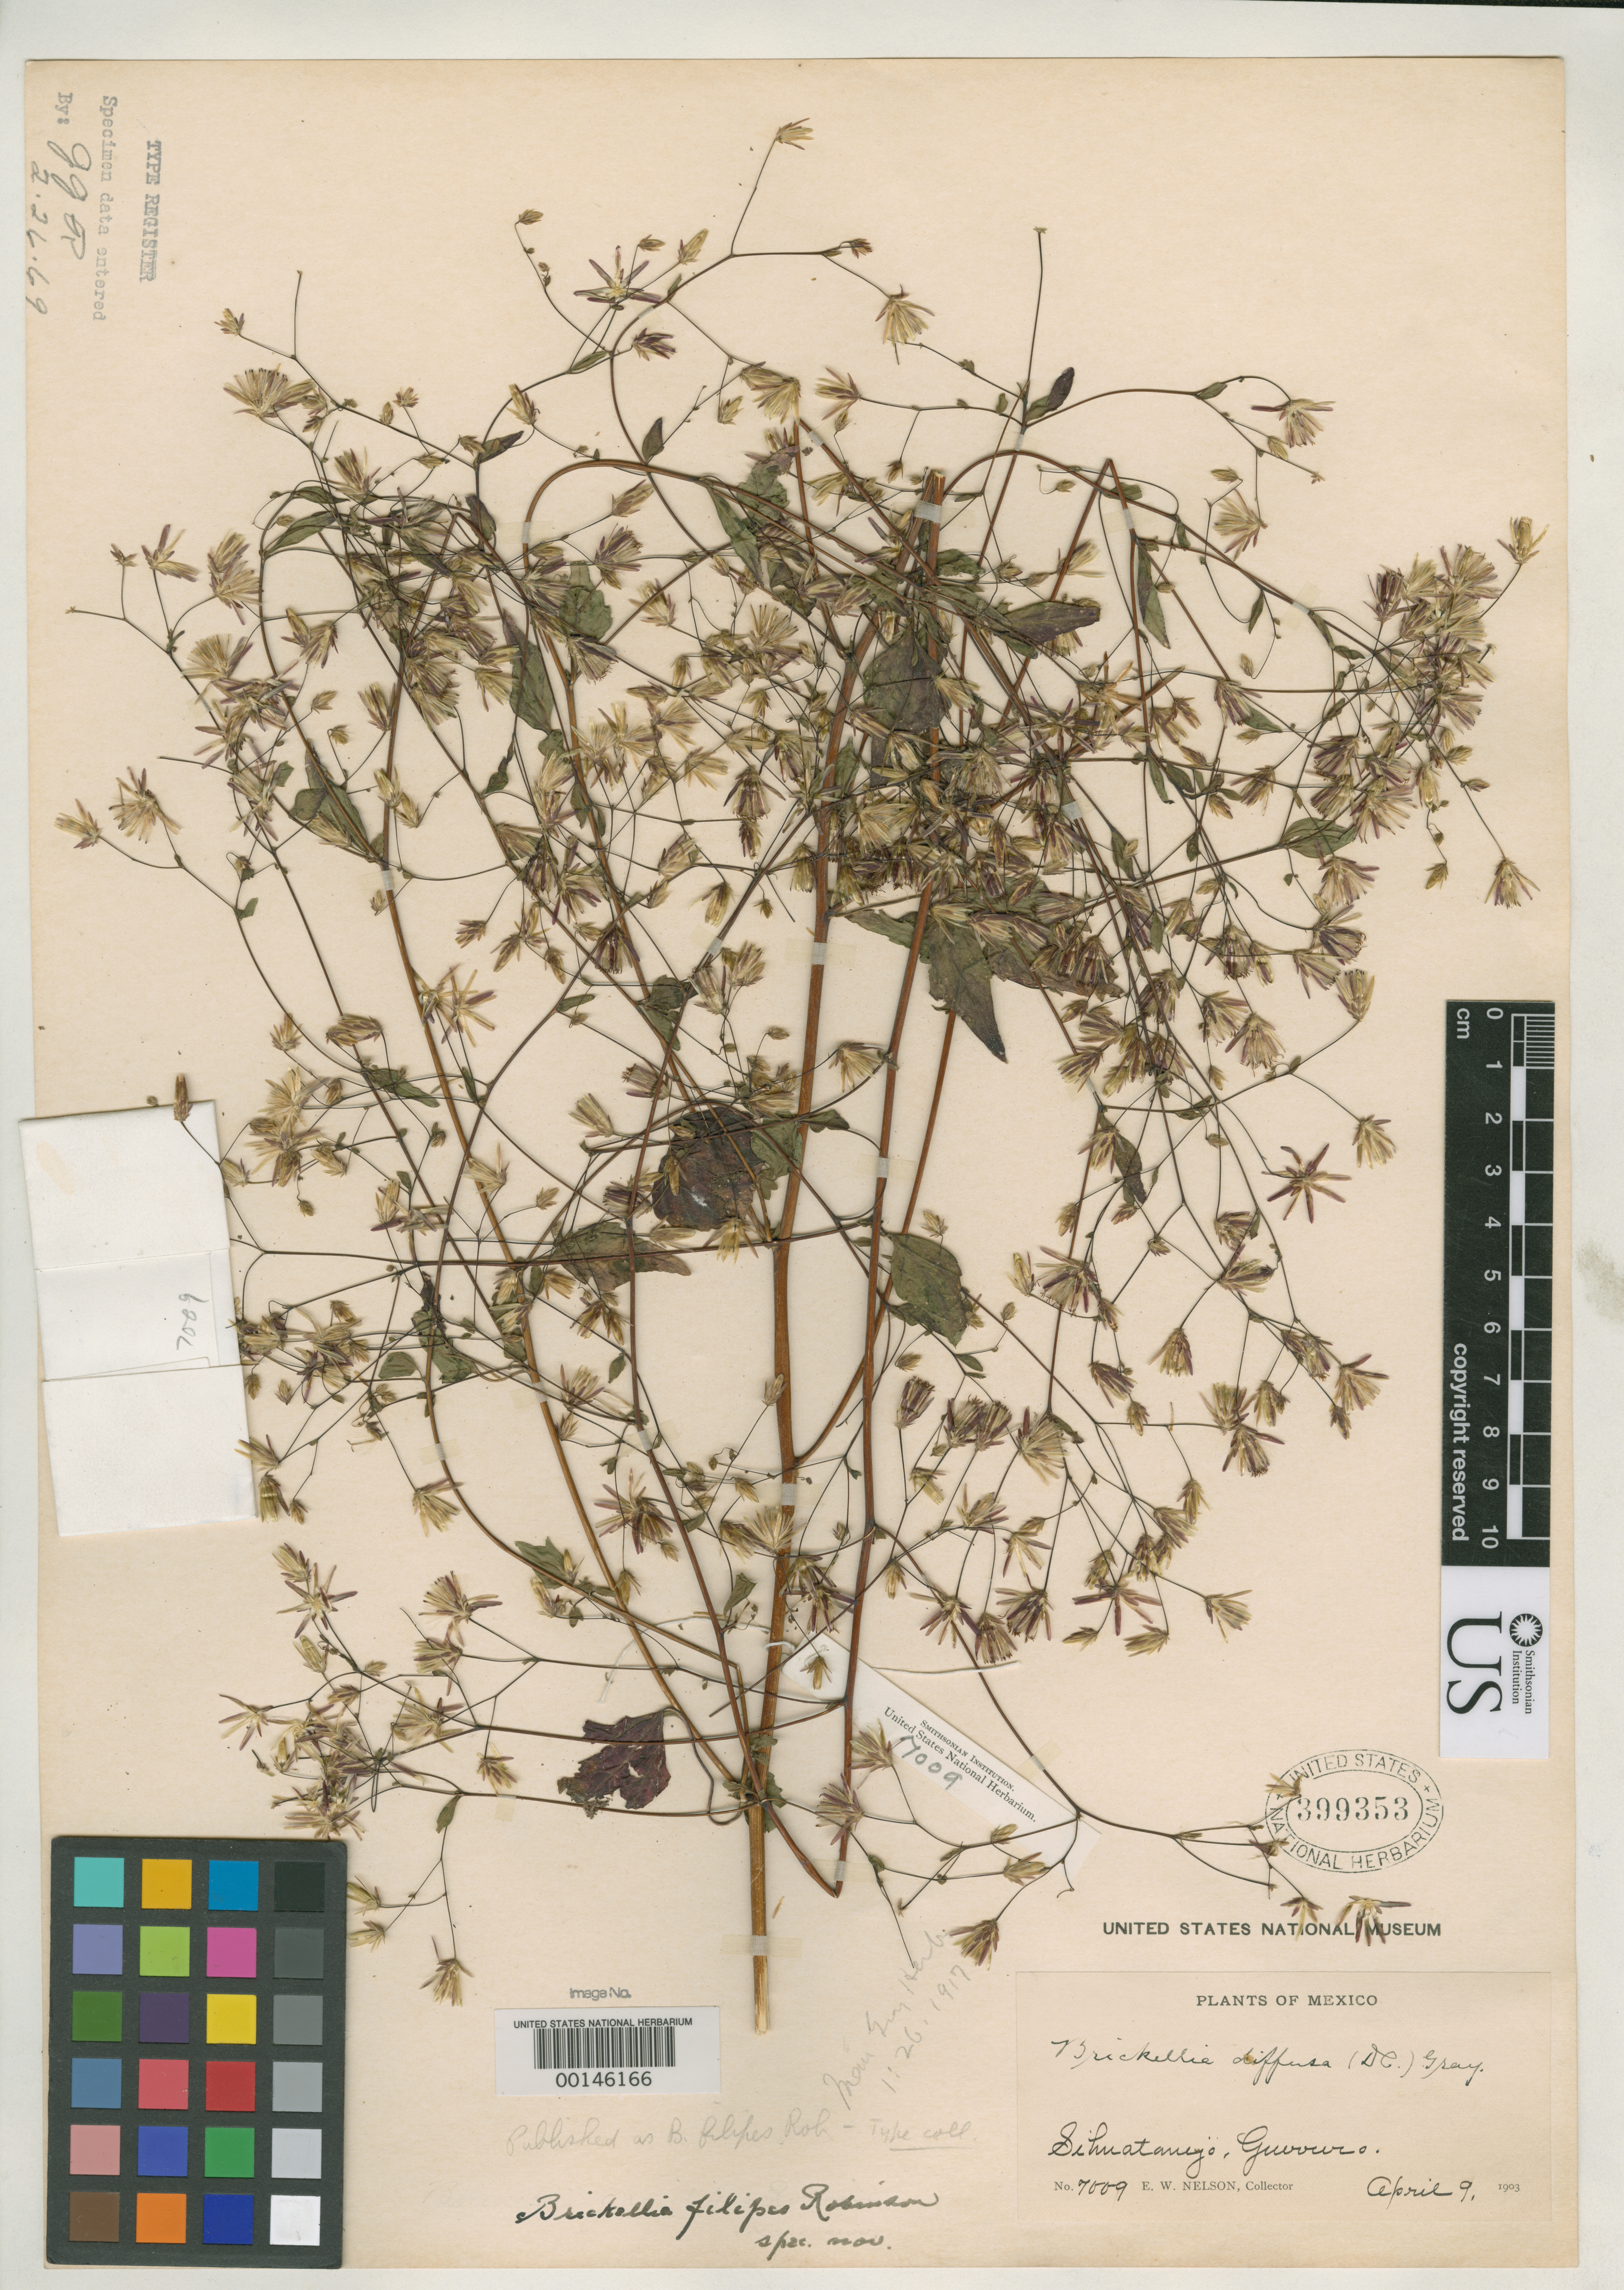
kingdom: Plantae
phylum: Tracheophyta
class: Magnoliopsida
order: Asterales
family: Asteraceae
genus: Brickellia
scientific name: Brickellia filipes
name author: B.L. Rob.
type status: Type Collection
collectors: E. W. Nelson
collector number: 7009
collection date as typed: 09 Apr 1903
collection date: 1903-04-09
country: Mexico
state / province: Guerrero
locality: Sihuatanejo.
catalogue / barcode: US 399353